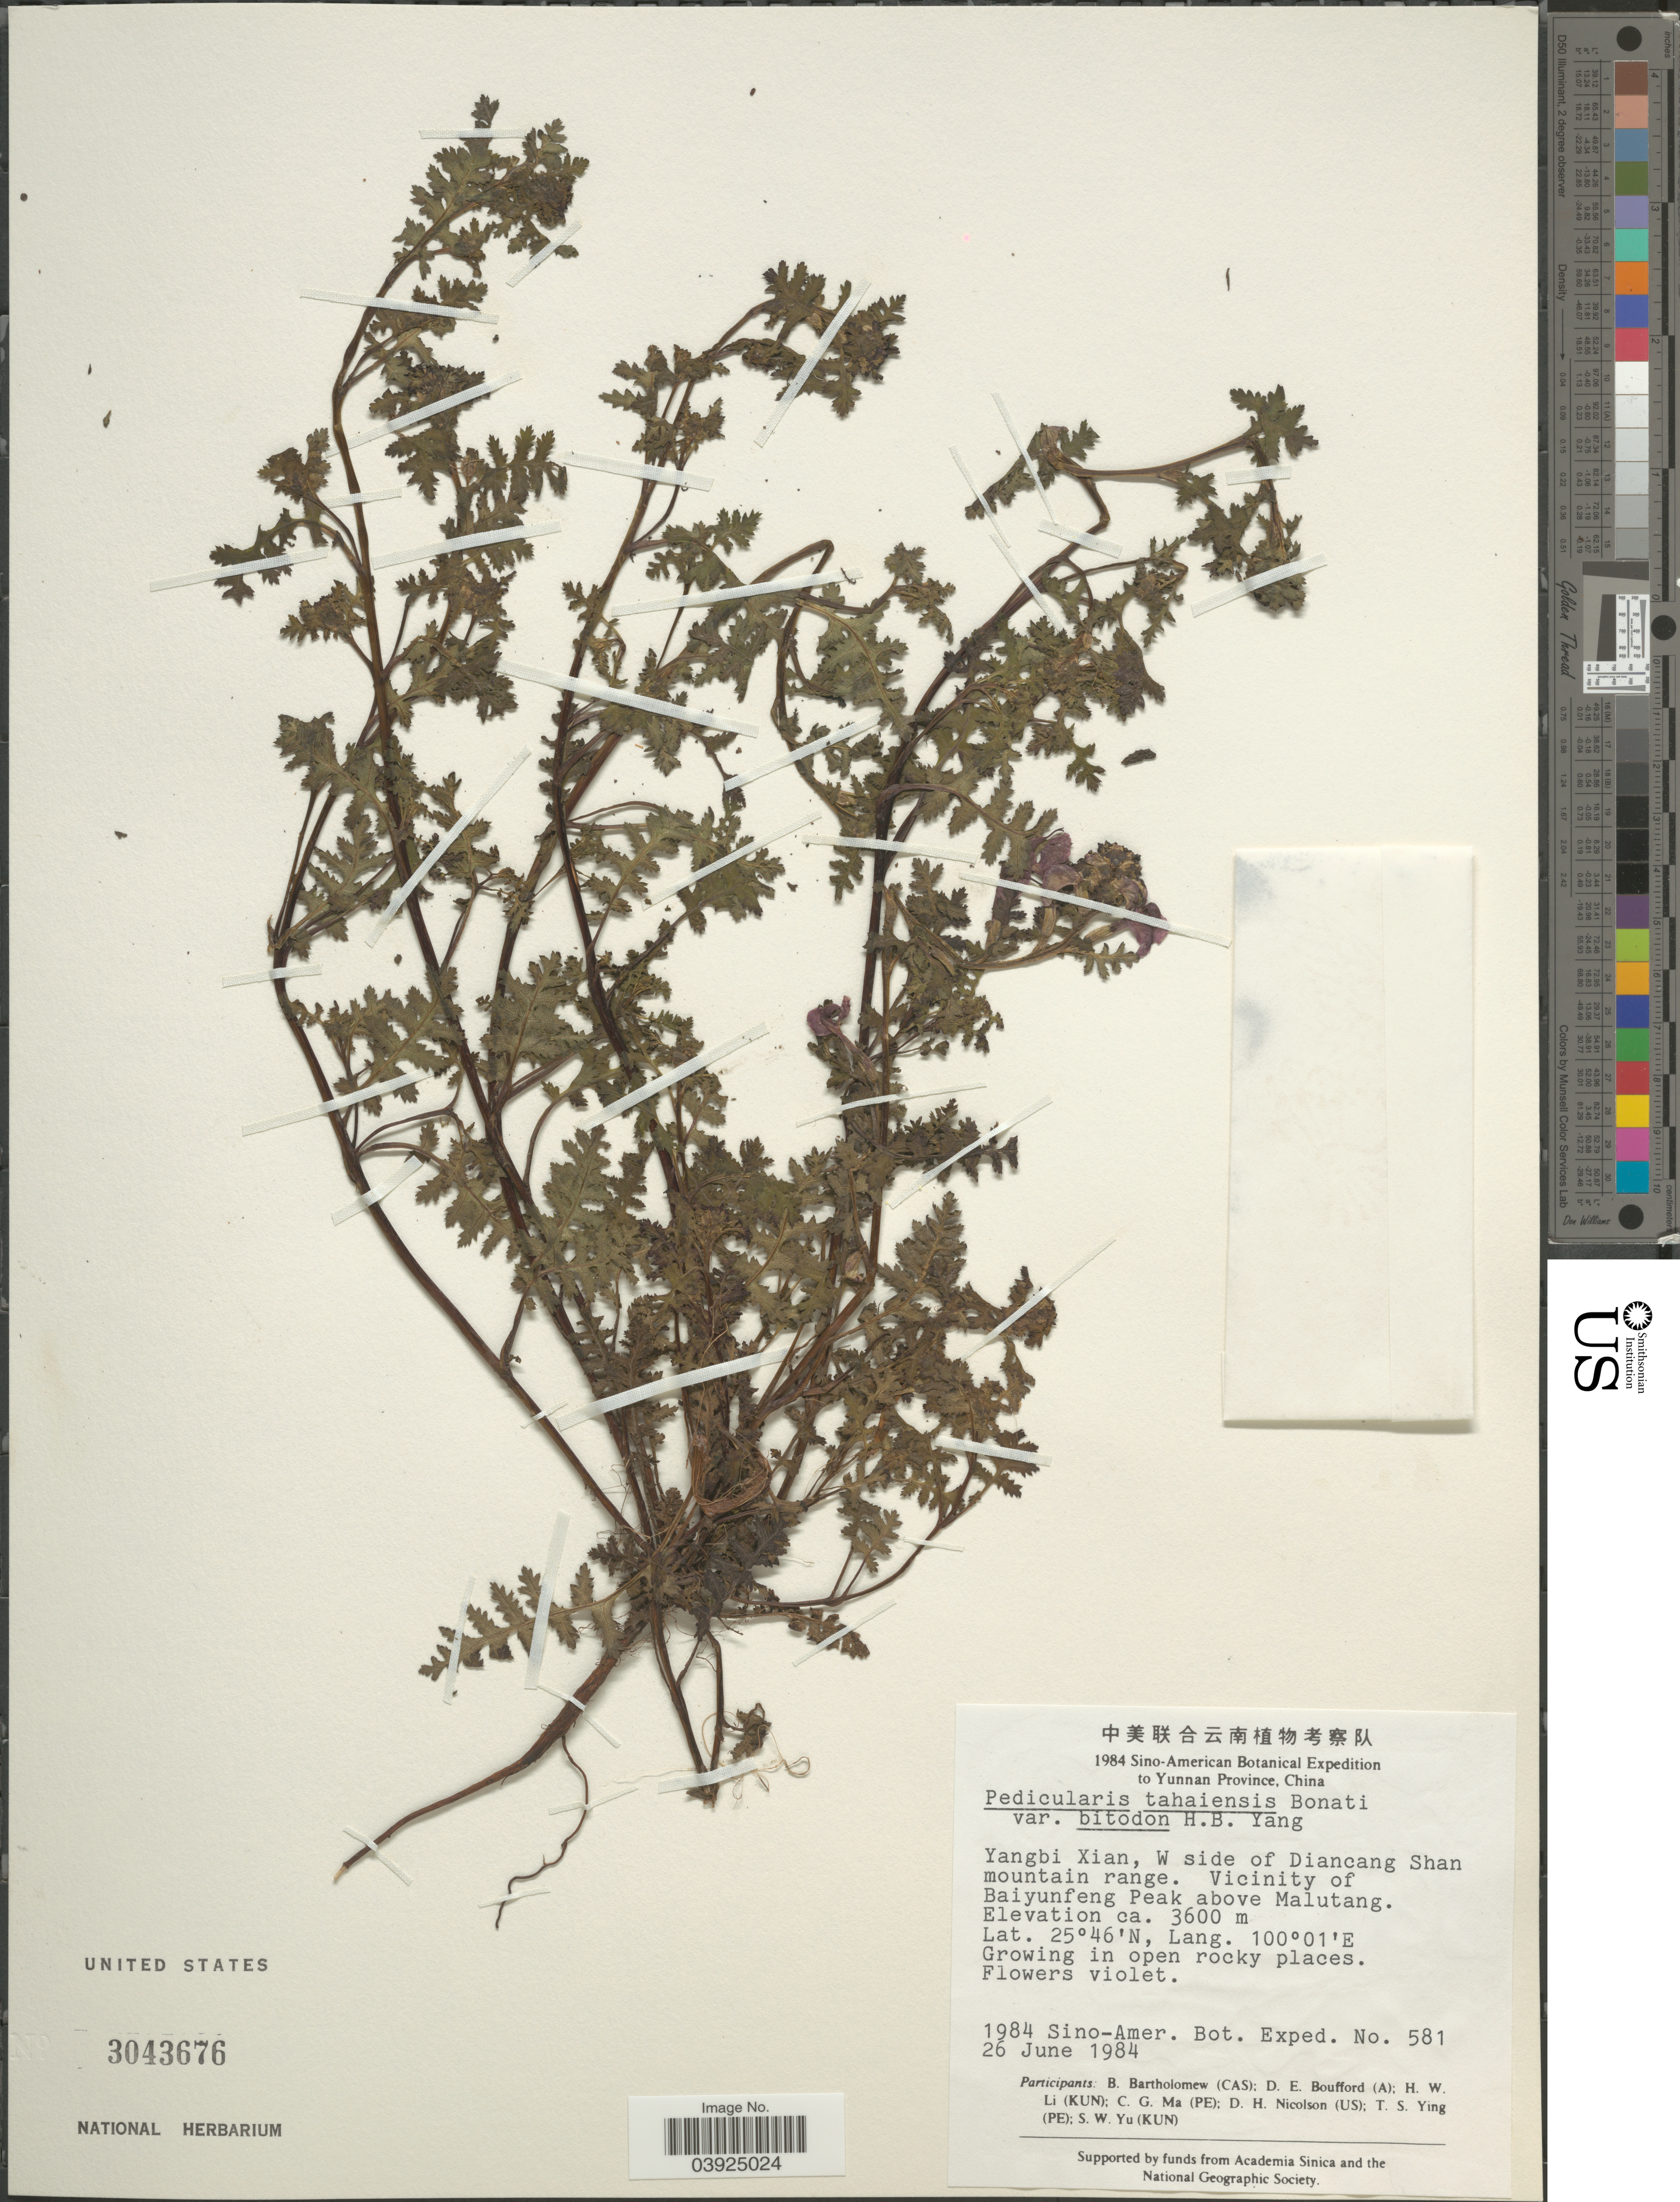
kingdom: Plantae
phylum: Tracheophyta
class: Magnoliopsida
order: Lamiales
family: Orobanchaceae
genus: Pedicularis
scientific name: Pedicularis tahaiensis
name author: Bonati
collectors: Sino-Amer. Bot. Exped. 1984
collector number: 581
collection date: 1984-06-26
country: China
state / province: Yunnan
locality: Yangbi Xian, W side of Diancang Shian mountain range. Vicinity of Baiyunfeng Peak above Malutang.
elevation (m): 3600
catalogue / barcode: US 3043676